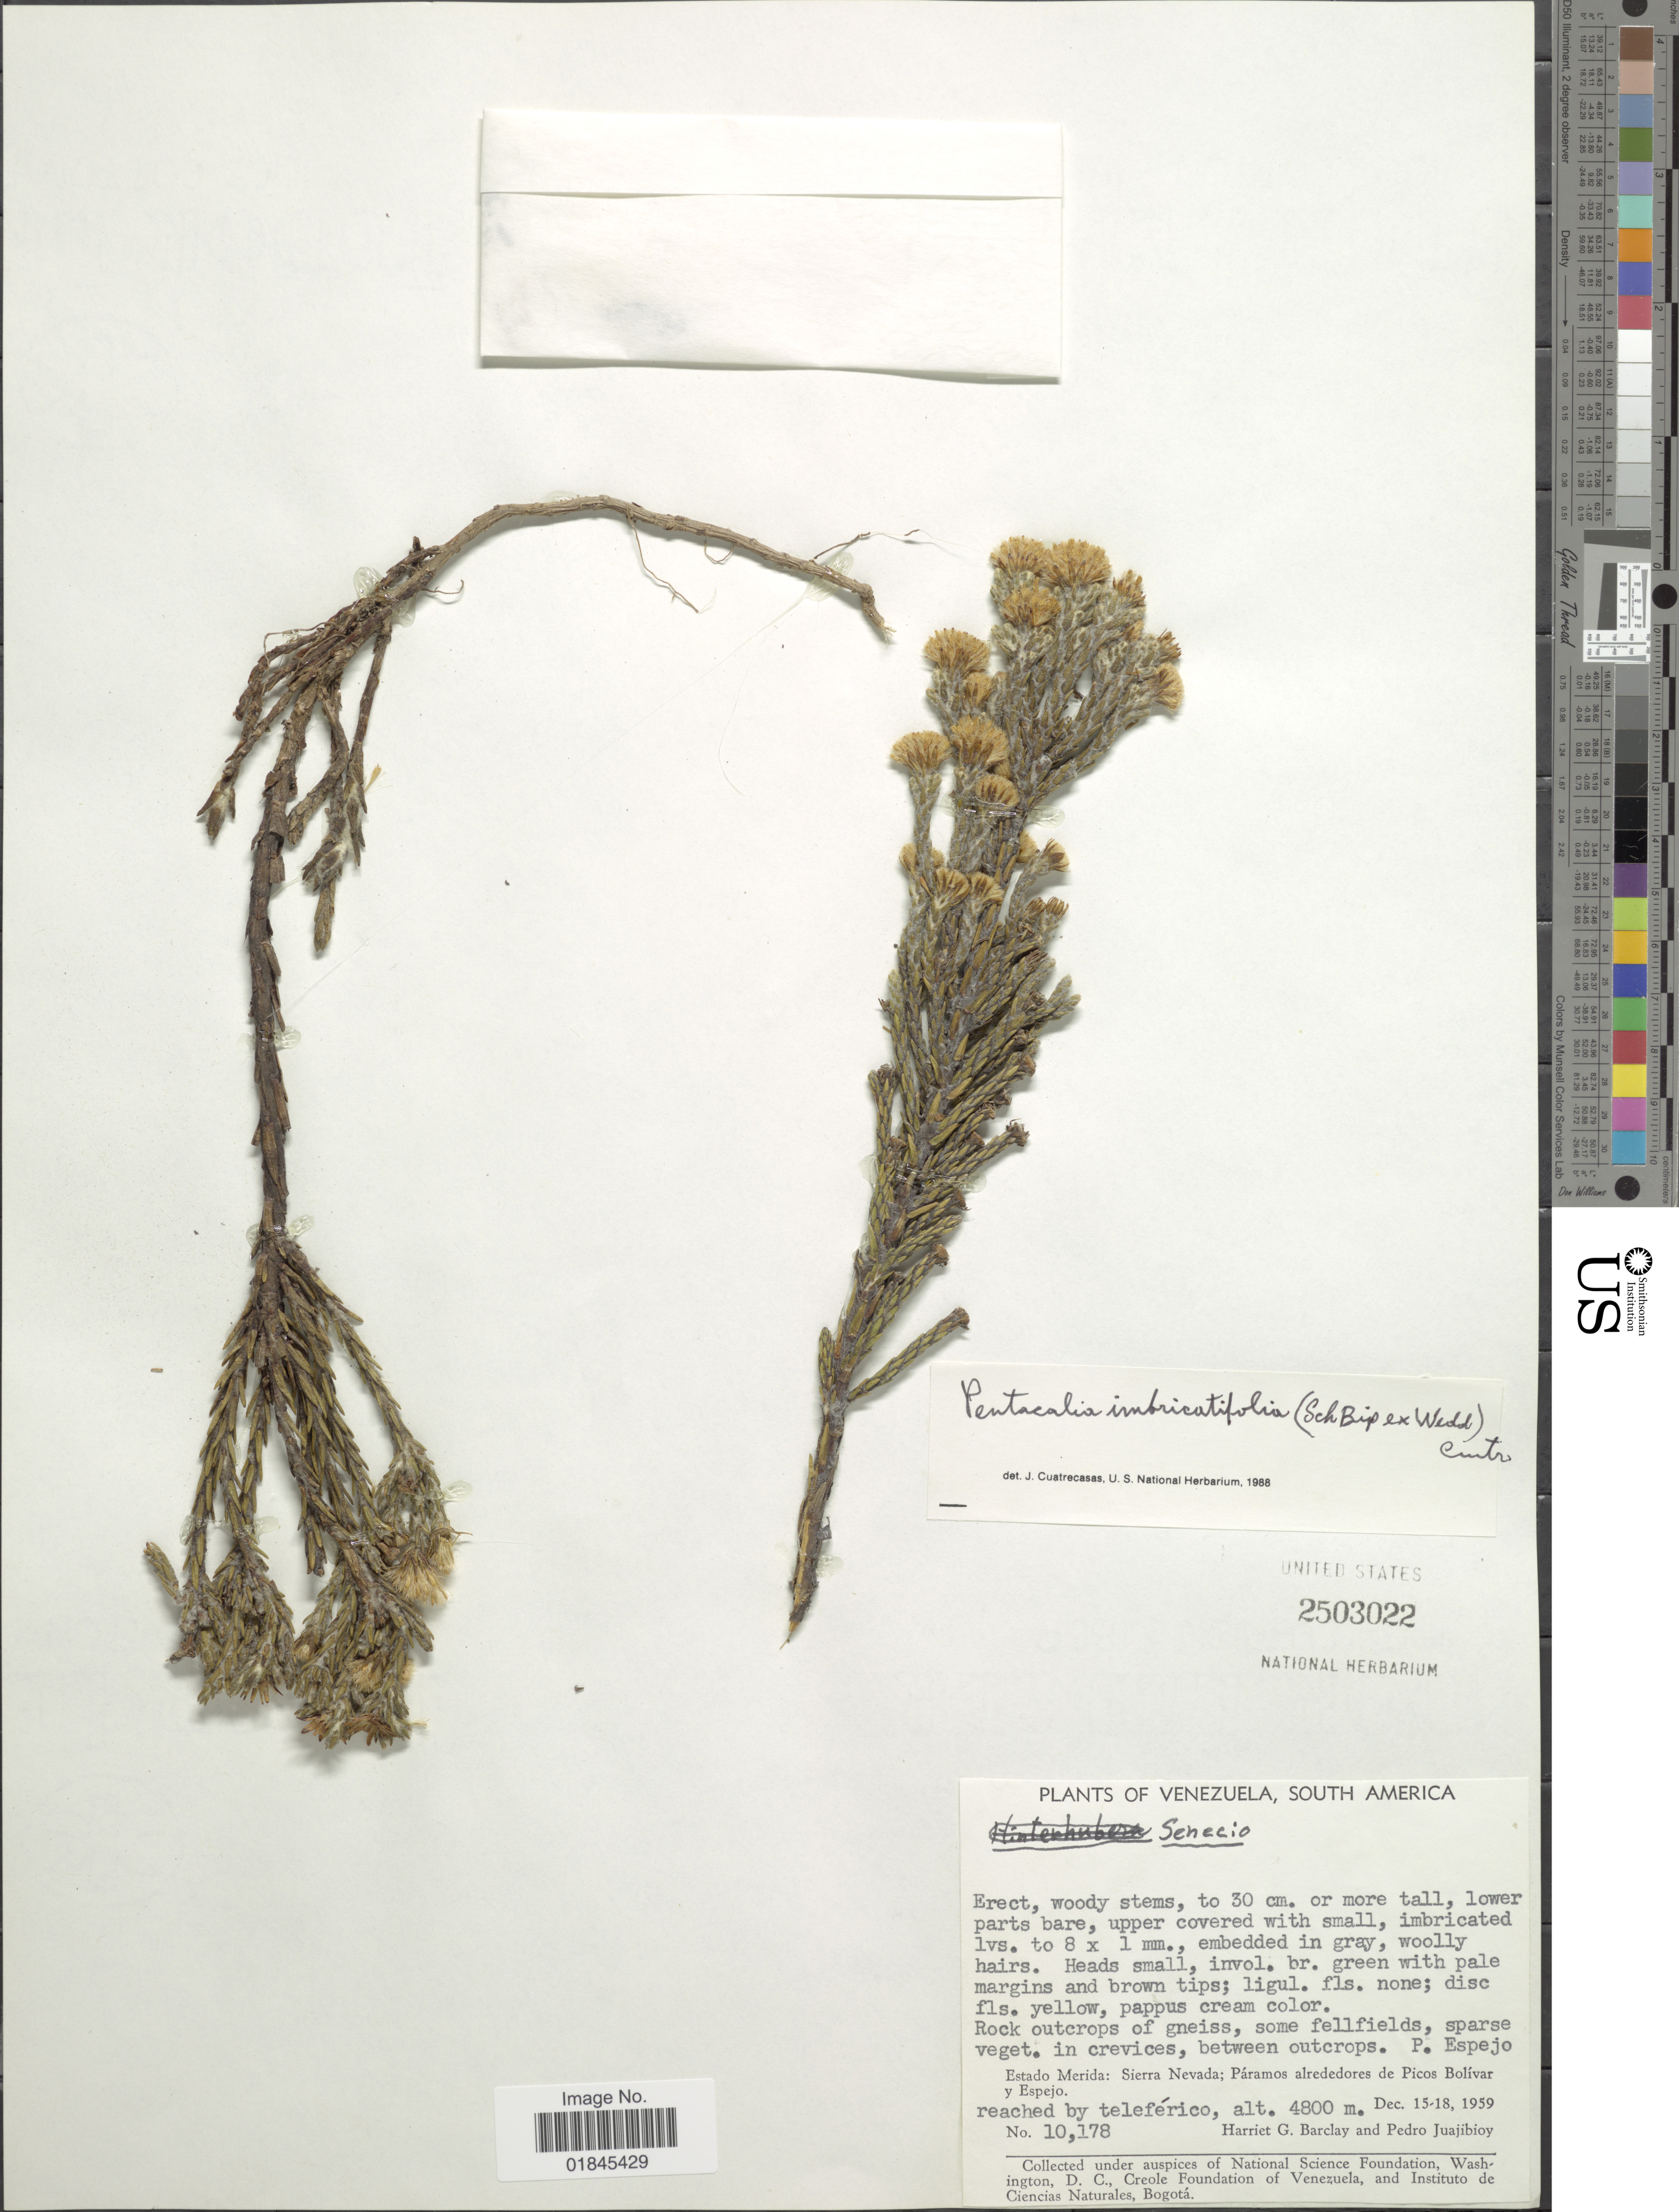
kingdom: Plantae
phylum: Tracheophyta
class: Magnoliopsida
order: Asterales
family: Asteraceae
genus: Pentacalia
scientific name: Pentacalia imbricatifolia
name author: (Sch. Bip. ex Wedd.) Cuatrec.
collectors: H. G. Barclay & P. Juajibioy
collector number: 10178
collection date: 1959-12-15/1959-12-18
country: Venezuela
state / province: Mérida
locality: P. Espejo. Estado Merida: Sierra Nevada; Páramos alrededores de Picos Bolívar y Espejo.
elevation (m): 4800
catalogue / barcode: US 2503022